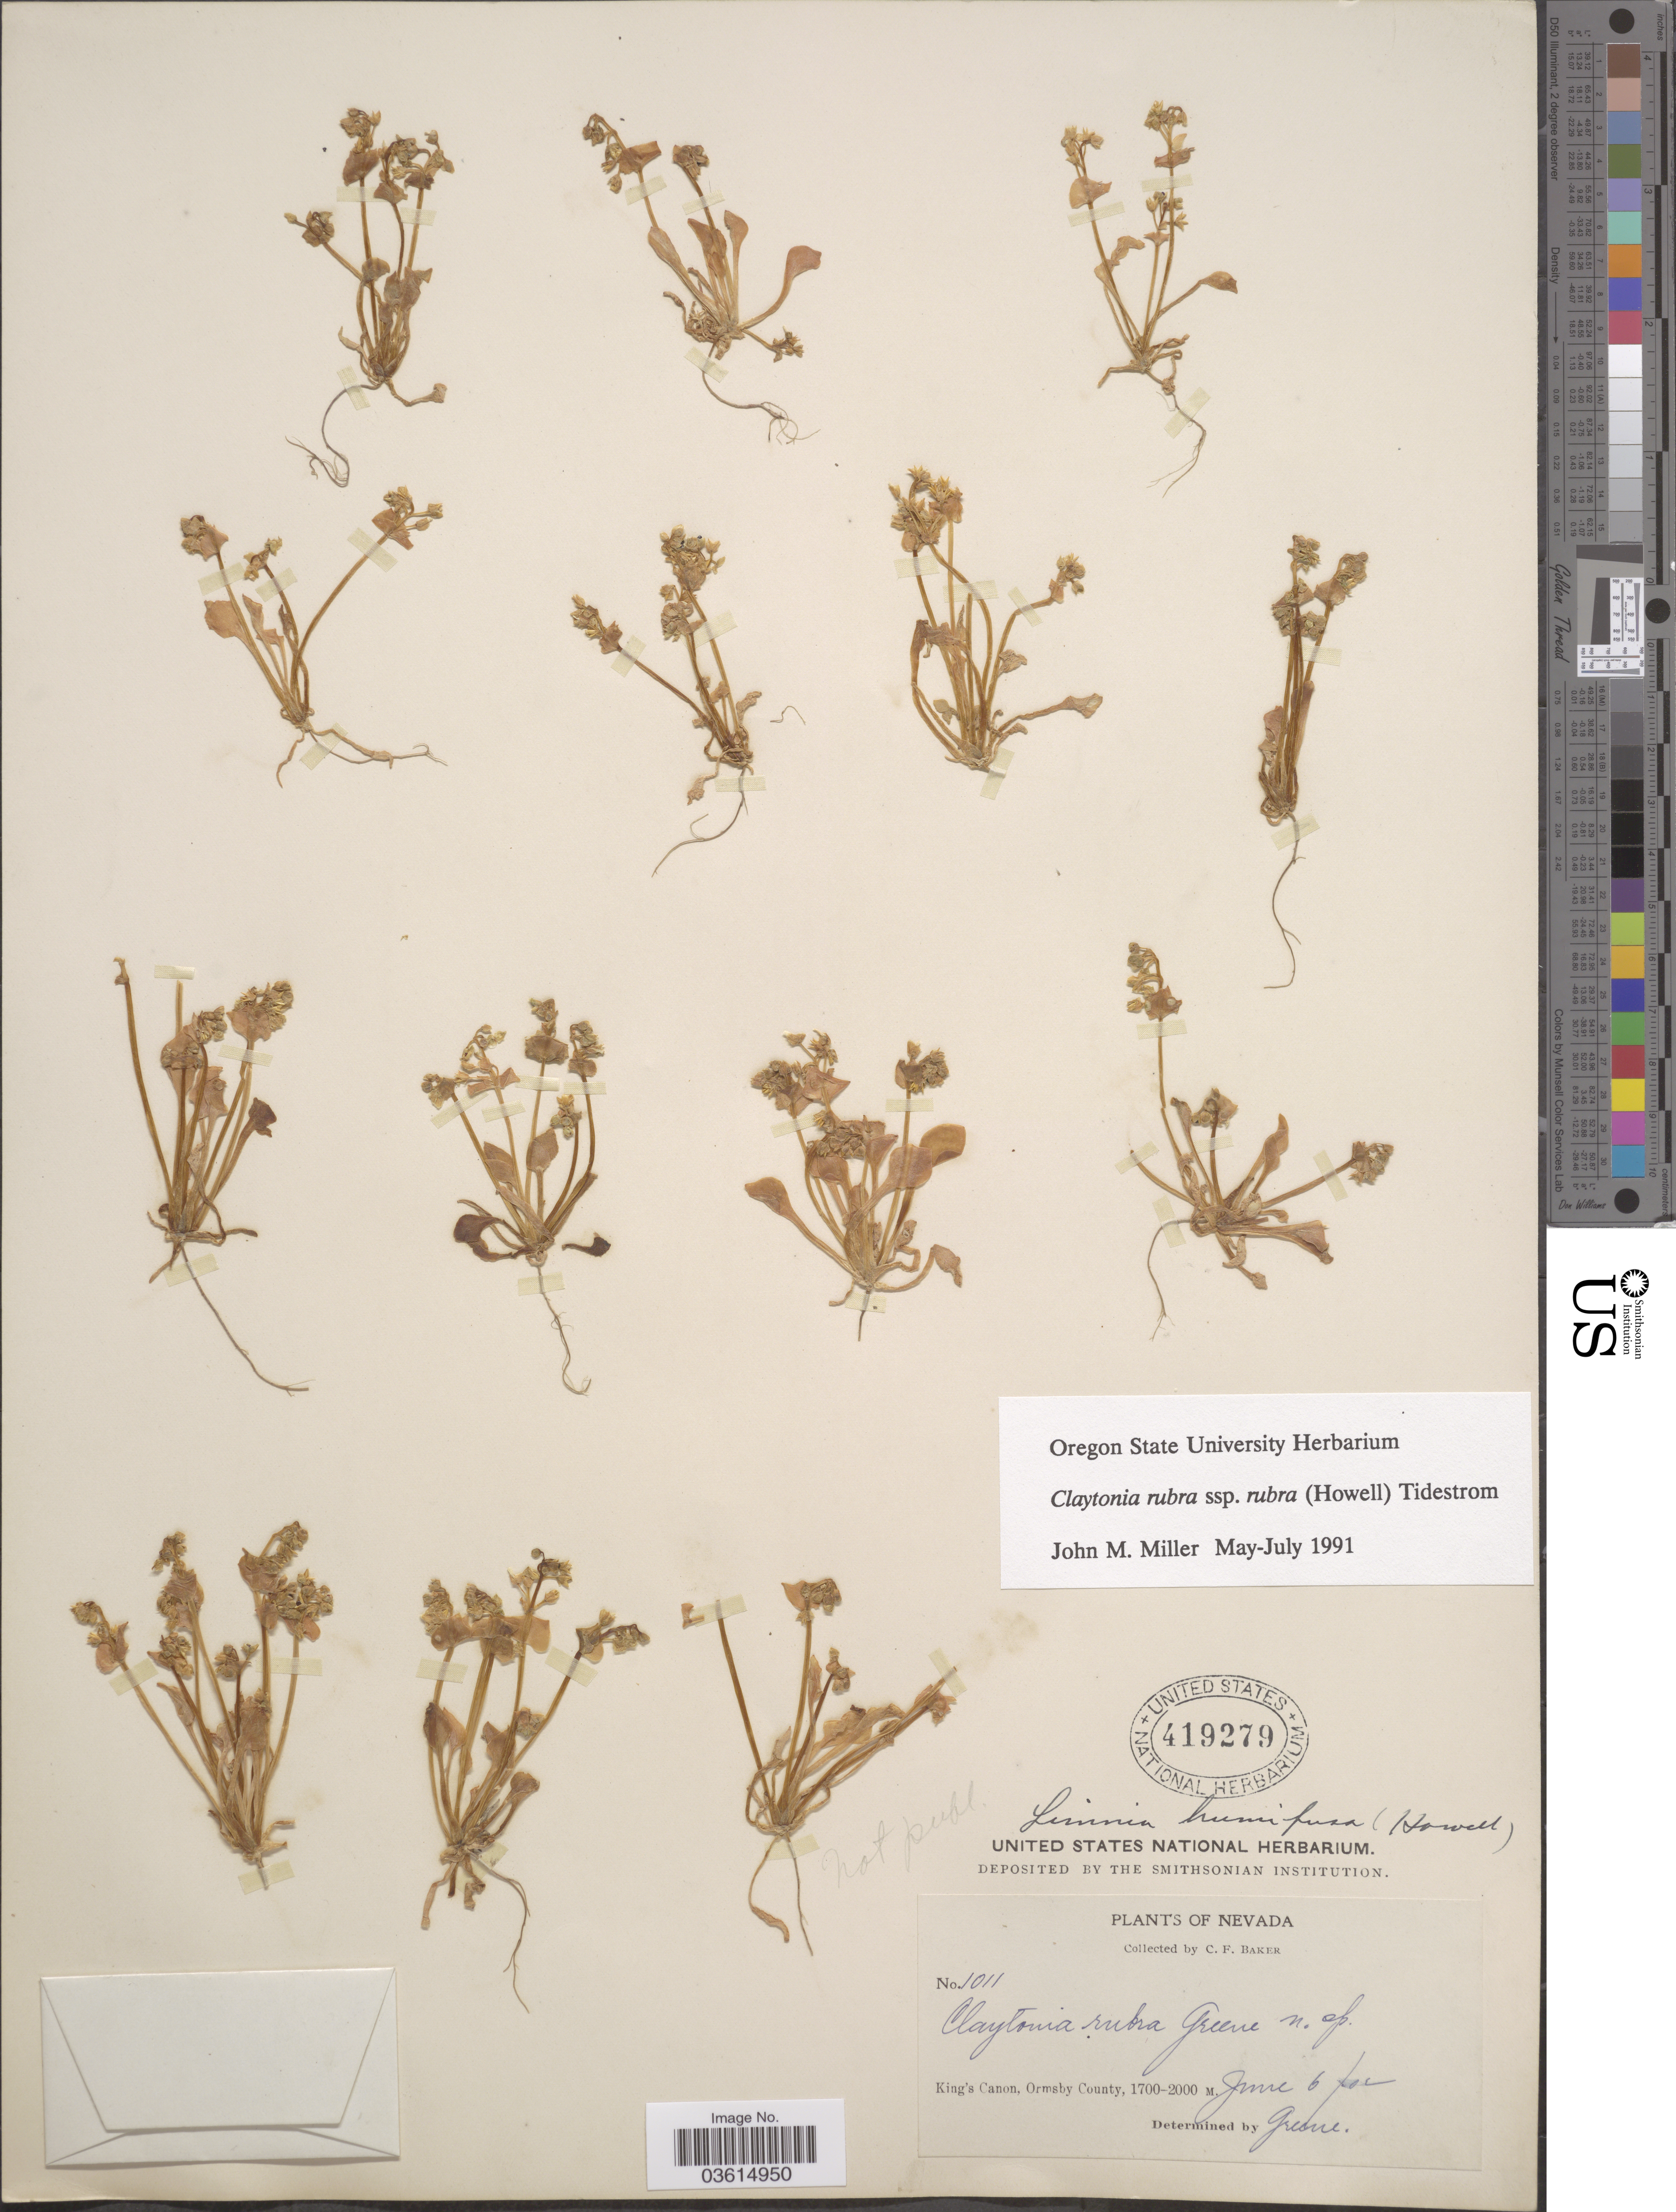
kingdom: Plantae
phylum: Tracheophyta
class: Magnoliopsida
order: Caryophyllales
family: Montiaceae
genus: Claytonia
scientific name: Claytonia rubra subsp. rubra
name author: (Howell) Tidestr.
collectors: C. F. Baker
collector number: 1011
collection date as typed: Transcribed d/m/y: 6/6/2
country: United States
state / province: Nevada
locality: King's Canon, Ormsby County.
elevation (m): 1700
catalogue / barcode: US 419279